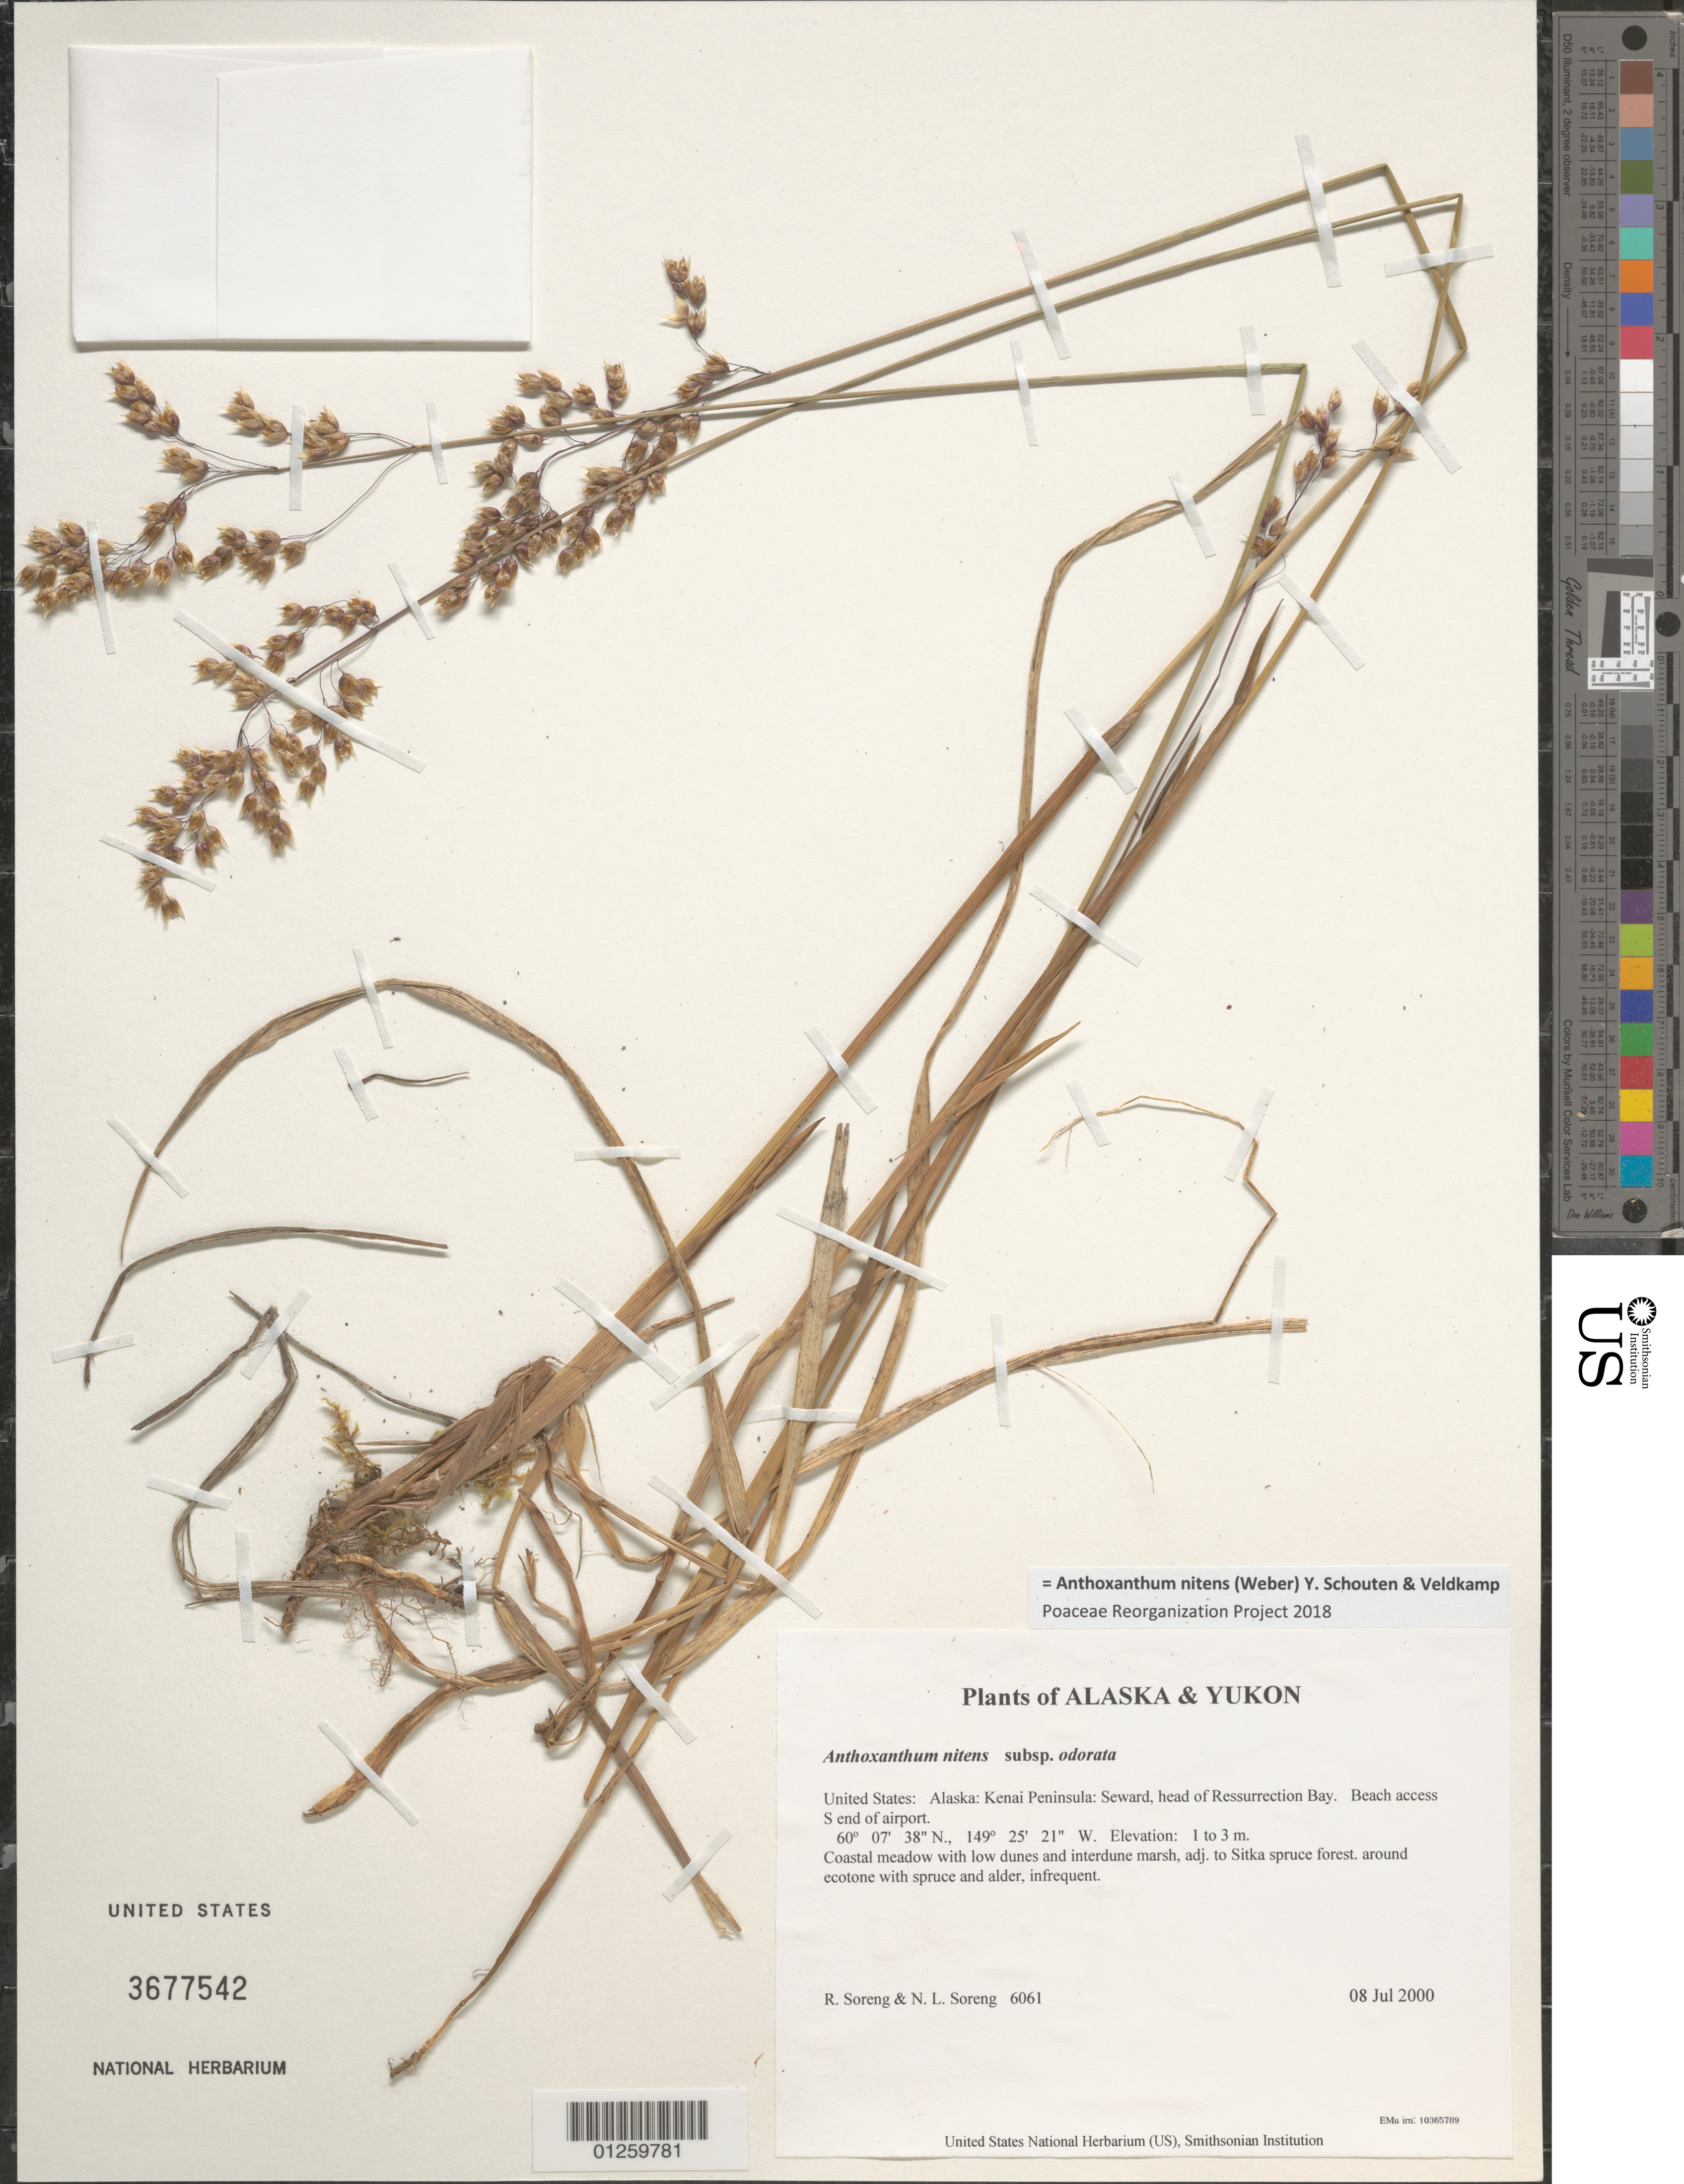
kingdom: Plantae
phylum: Tracheophyta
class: Liliopsida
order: Poales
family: Poaceae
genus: Anthoxanthum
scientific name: Anthoxanthum nitens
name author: (G.H. Weber) R.T.A. Schouten & Veldkamp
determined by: Poaceae Reorganization Project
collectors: R. J. Soreng & N. L. Soreng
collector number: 6061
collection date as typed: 08 Jul 2000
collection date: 2000-07-08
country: United States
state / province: Alaska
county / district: Kenai Peninsula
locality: Seward, head of Ressurrection Bay. Beach access S end of airport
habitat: Coastal meadow with low dunes and interdune marsh, adj. to Sitka spruce forest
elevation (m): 1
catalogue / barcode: US 3677542